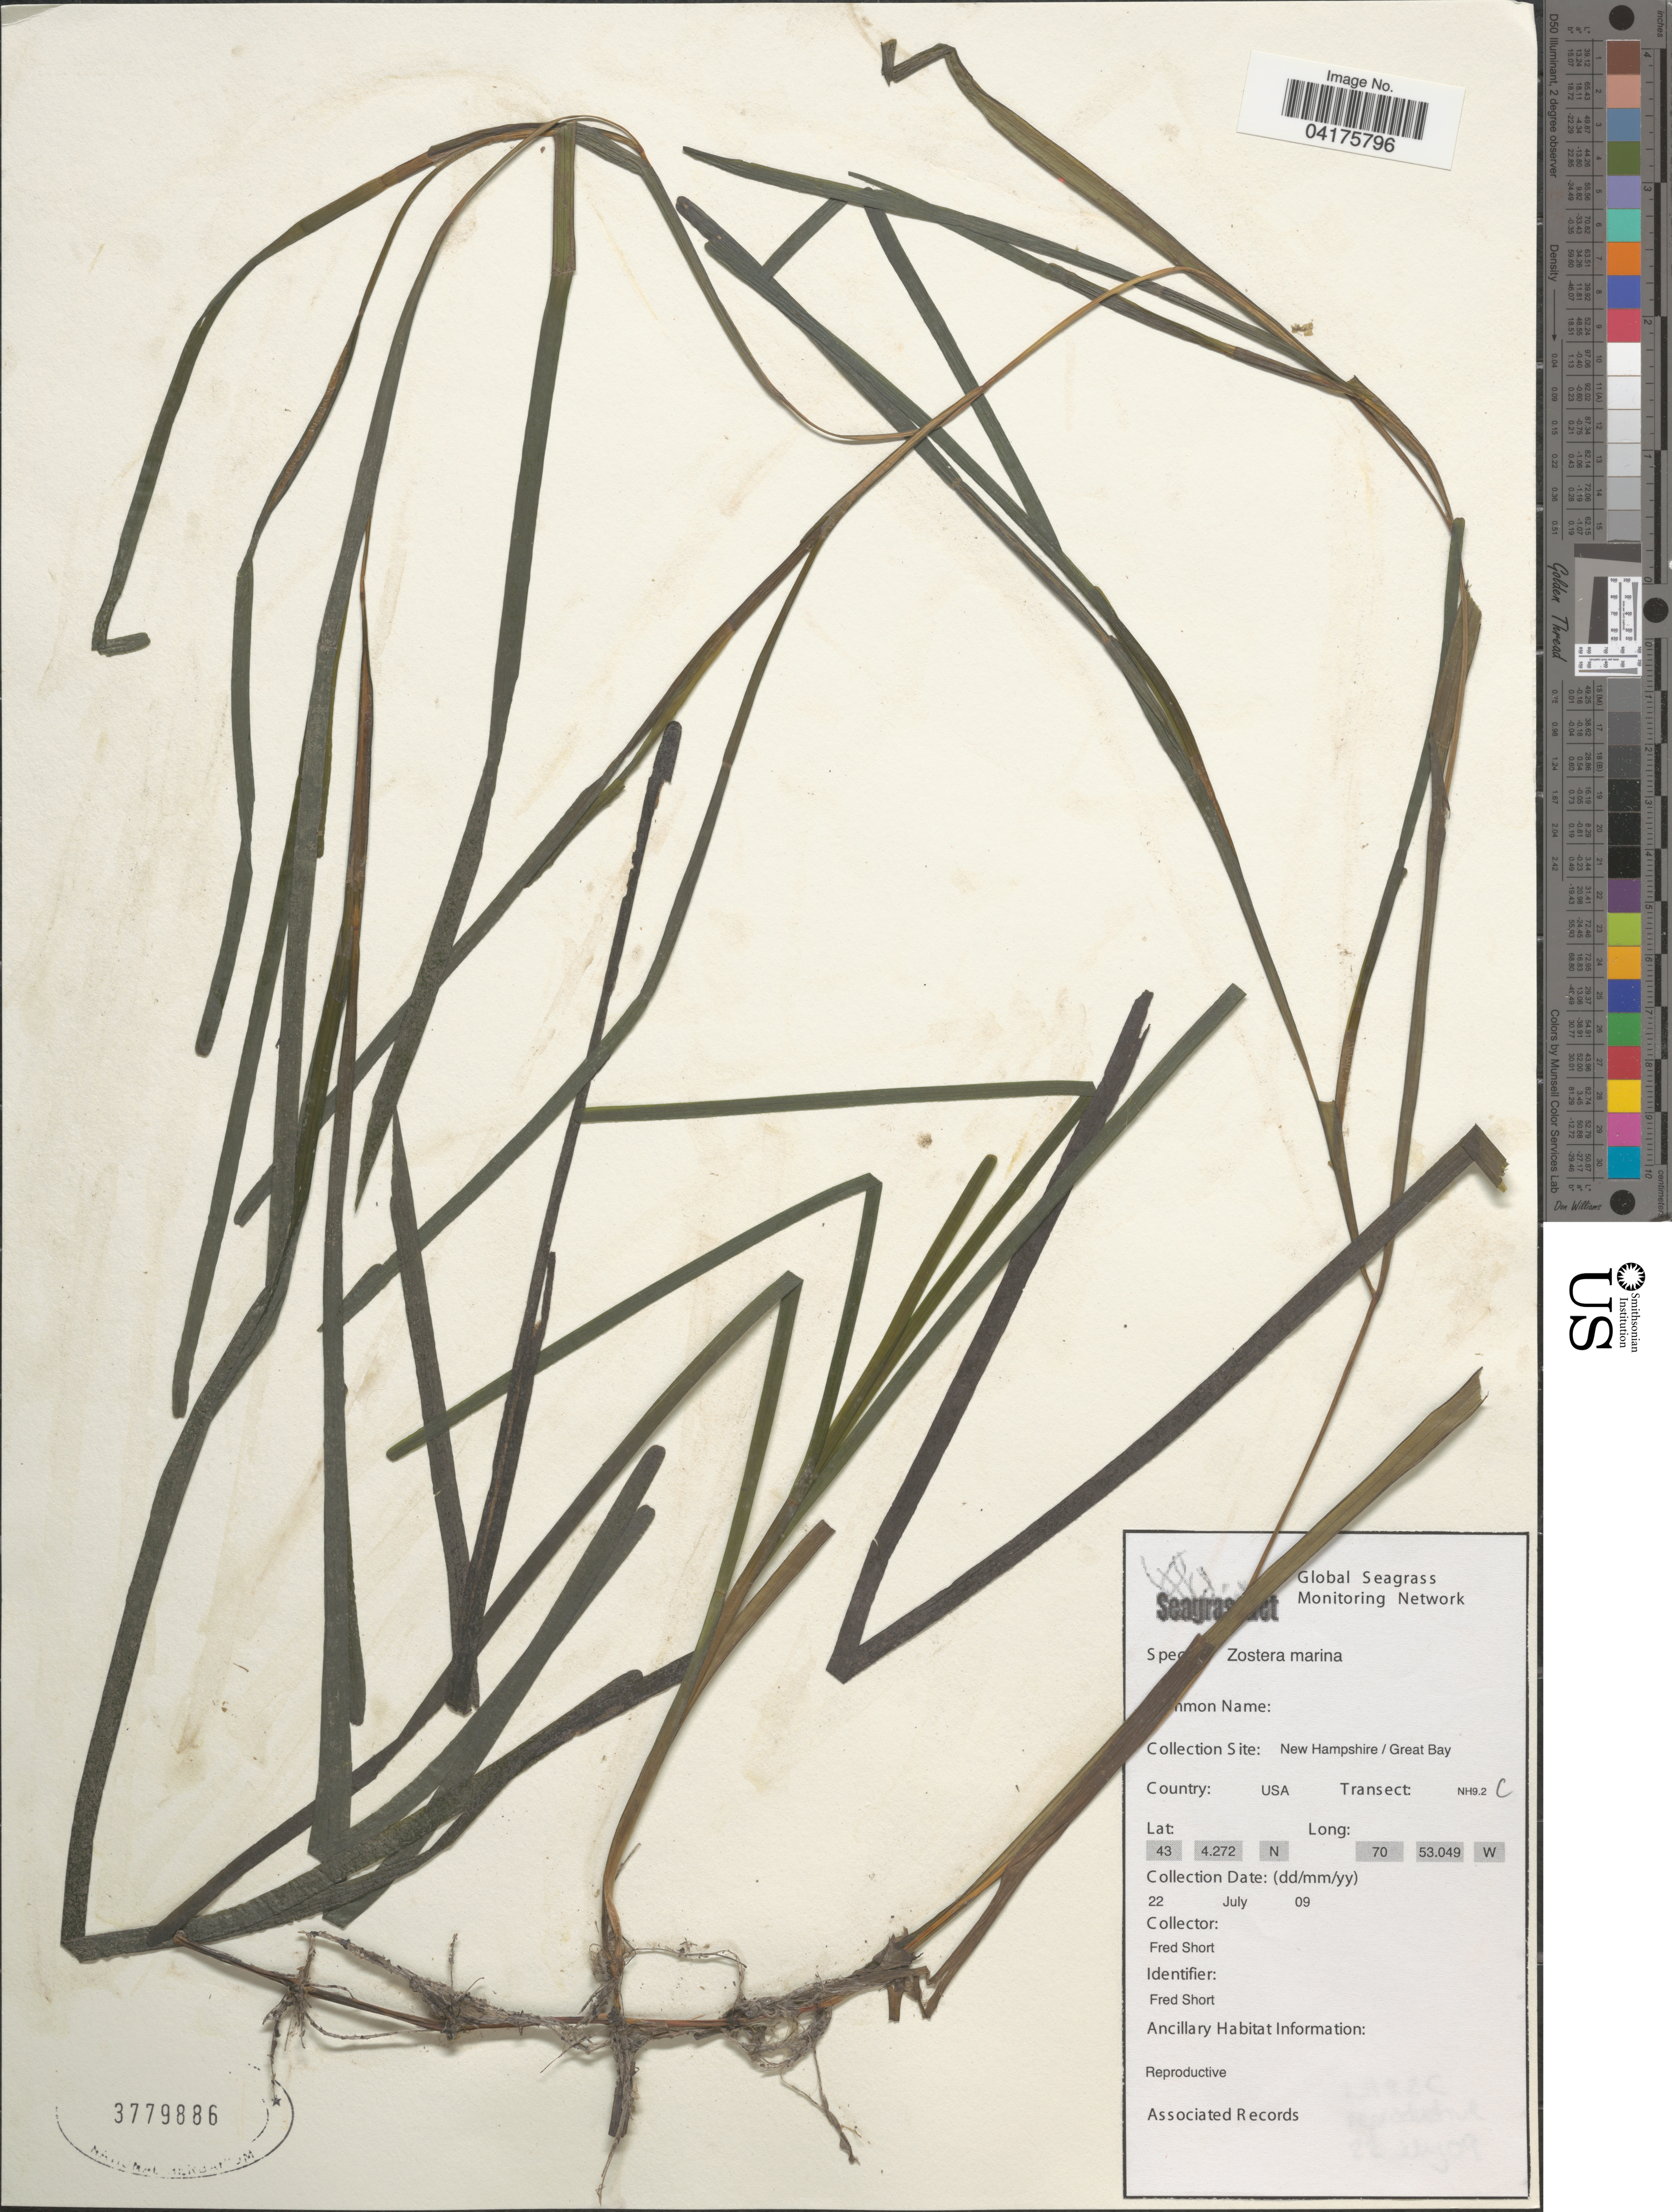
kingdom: Plantae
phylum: Tracheophyta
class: Liliopsida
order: Alismatales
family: Zosteraceae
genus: Zostera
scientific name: Zostera marina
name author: L.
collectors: F. Short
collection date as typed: Transcribed d/m/y: 22/7/9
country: United States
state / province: New Hampshire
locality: Great Bay.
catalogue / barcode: US 3779886